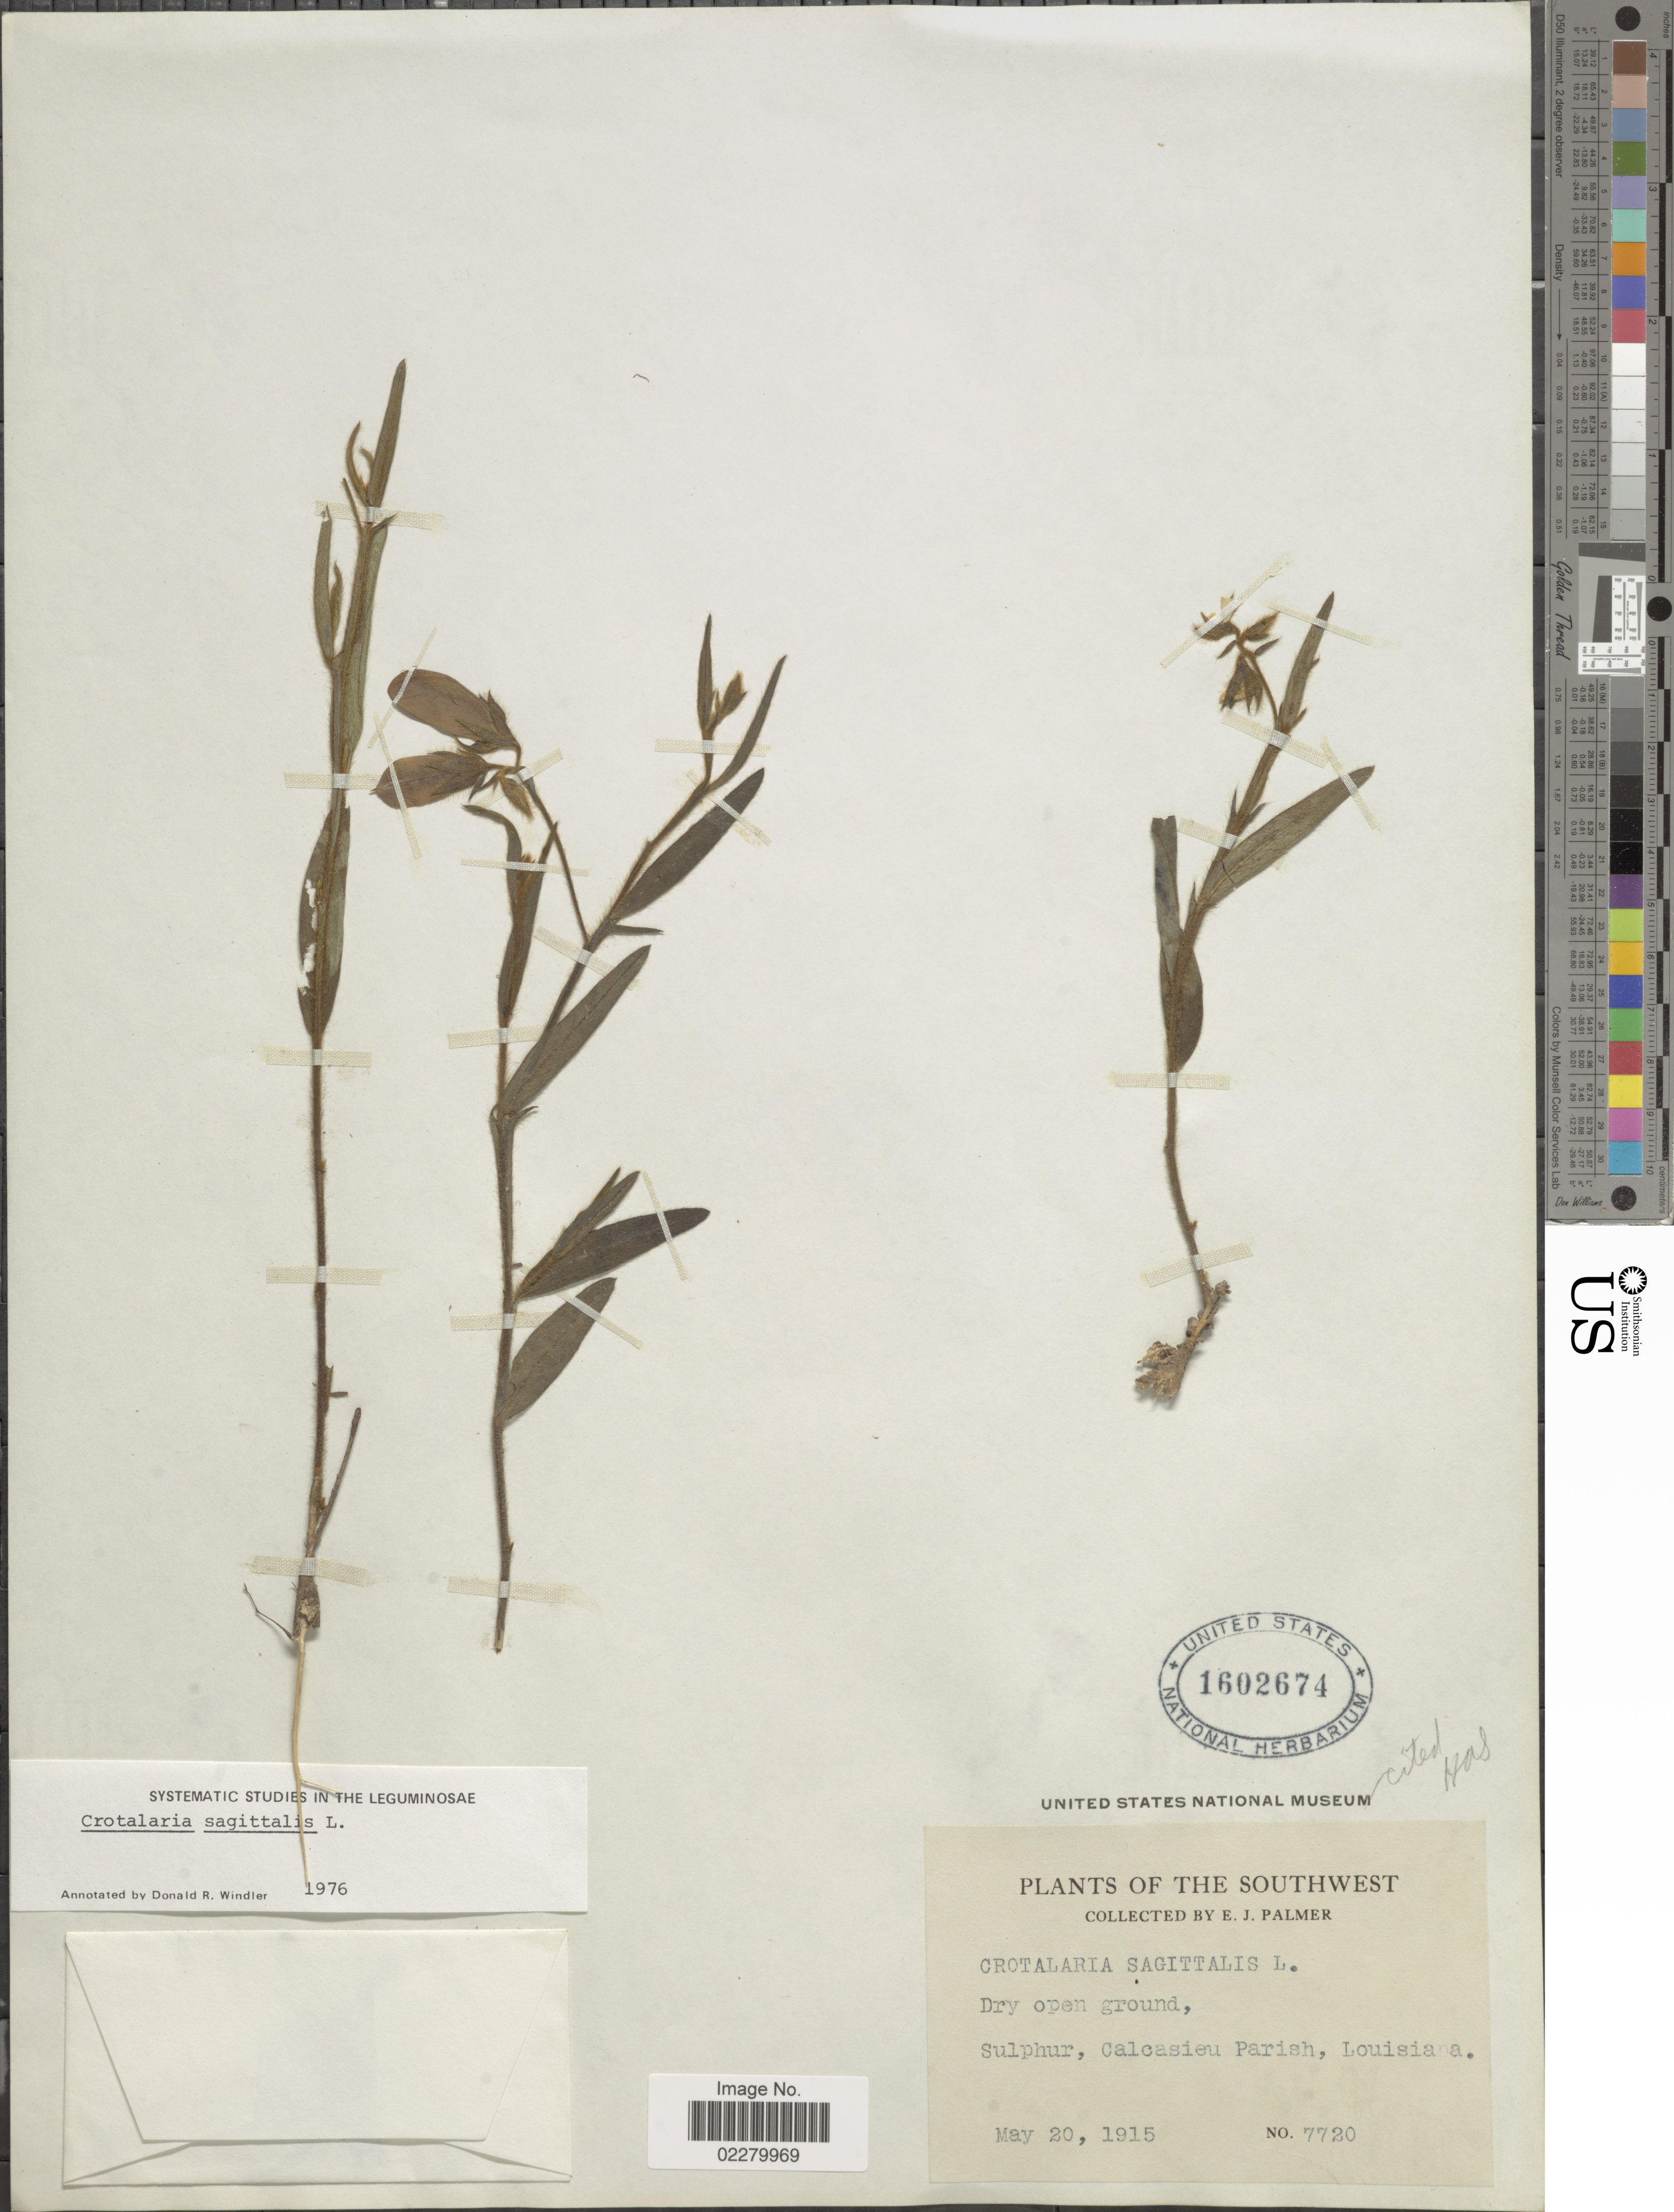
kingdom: Plantae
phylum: Tracheophyta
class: Magnoliopsida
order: Fabales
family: Fabaceae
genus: Crotalaria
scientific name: Crotalaria sagittalis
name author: L.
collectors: E. J. Palmer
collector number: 7720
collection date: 1915-05-20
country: United States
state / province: Louisiana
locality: Southwest. Dry open ground, Sulphur, Calcasieu Parish, Louisiana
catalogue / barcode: US 1602674